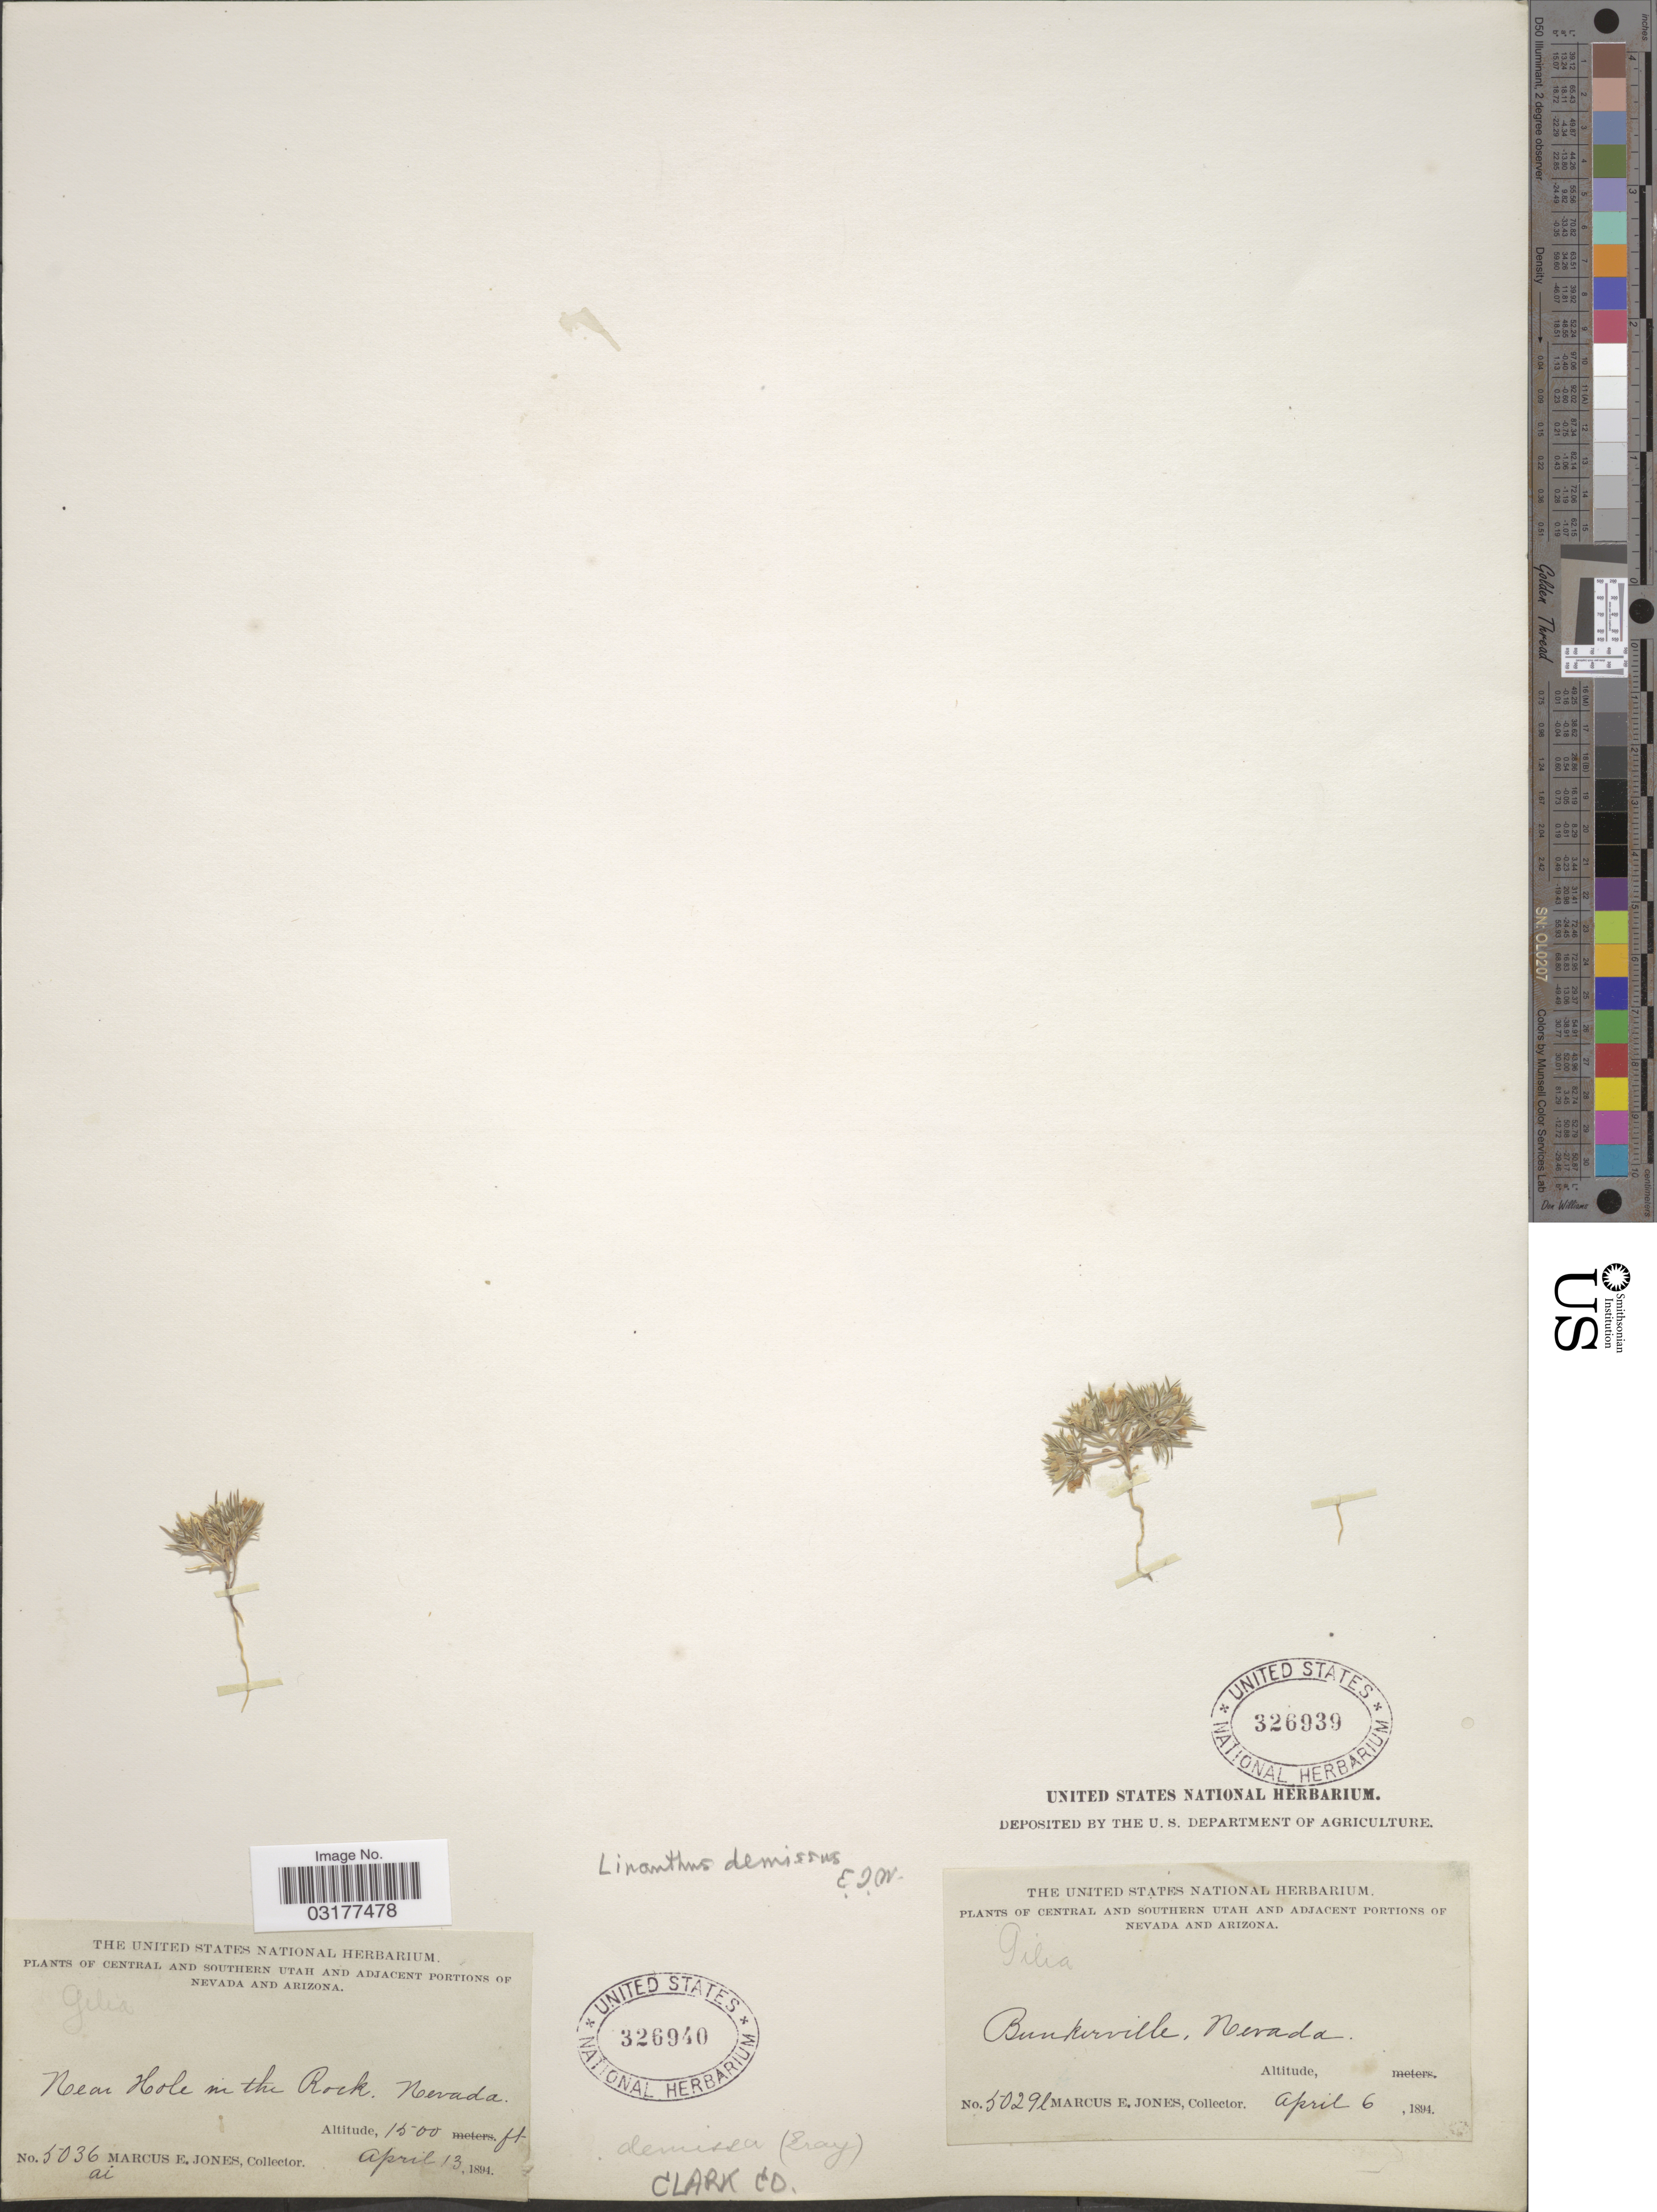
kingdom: Plantae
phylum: Tracheophyta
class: Magnoliopsida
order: Ericales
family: Polemoniaceae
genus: Linanthus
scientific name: Linanthus demissus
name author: (A. Gray) Greene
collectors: M. E. Jones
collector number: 5029l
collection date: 1894-04-06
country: United States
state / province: Nevada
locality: Adjacent portions of Nevada. Bunkerville.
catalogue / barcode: US 326939